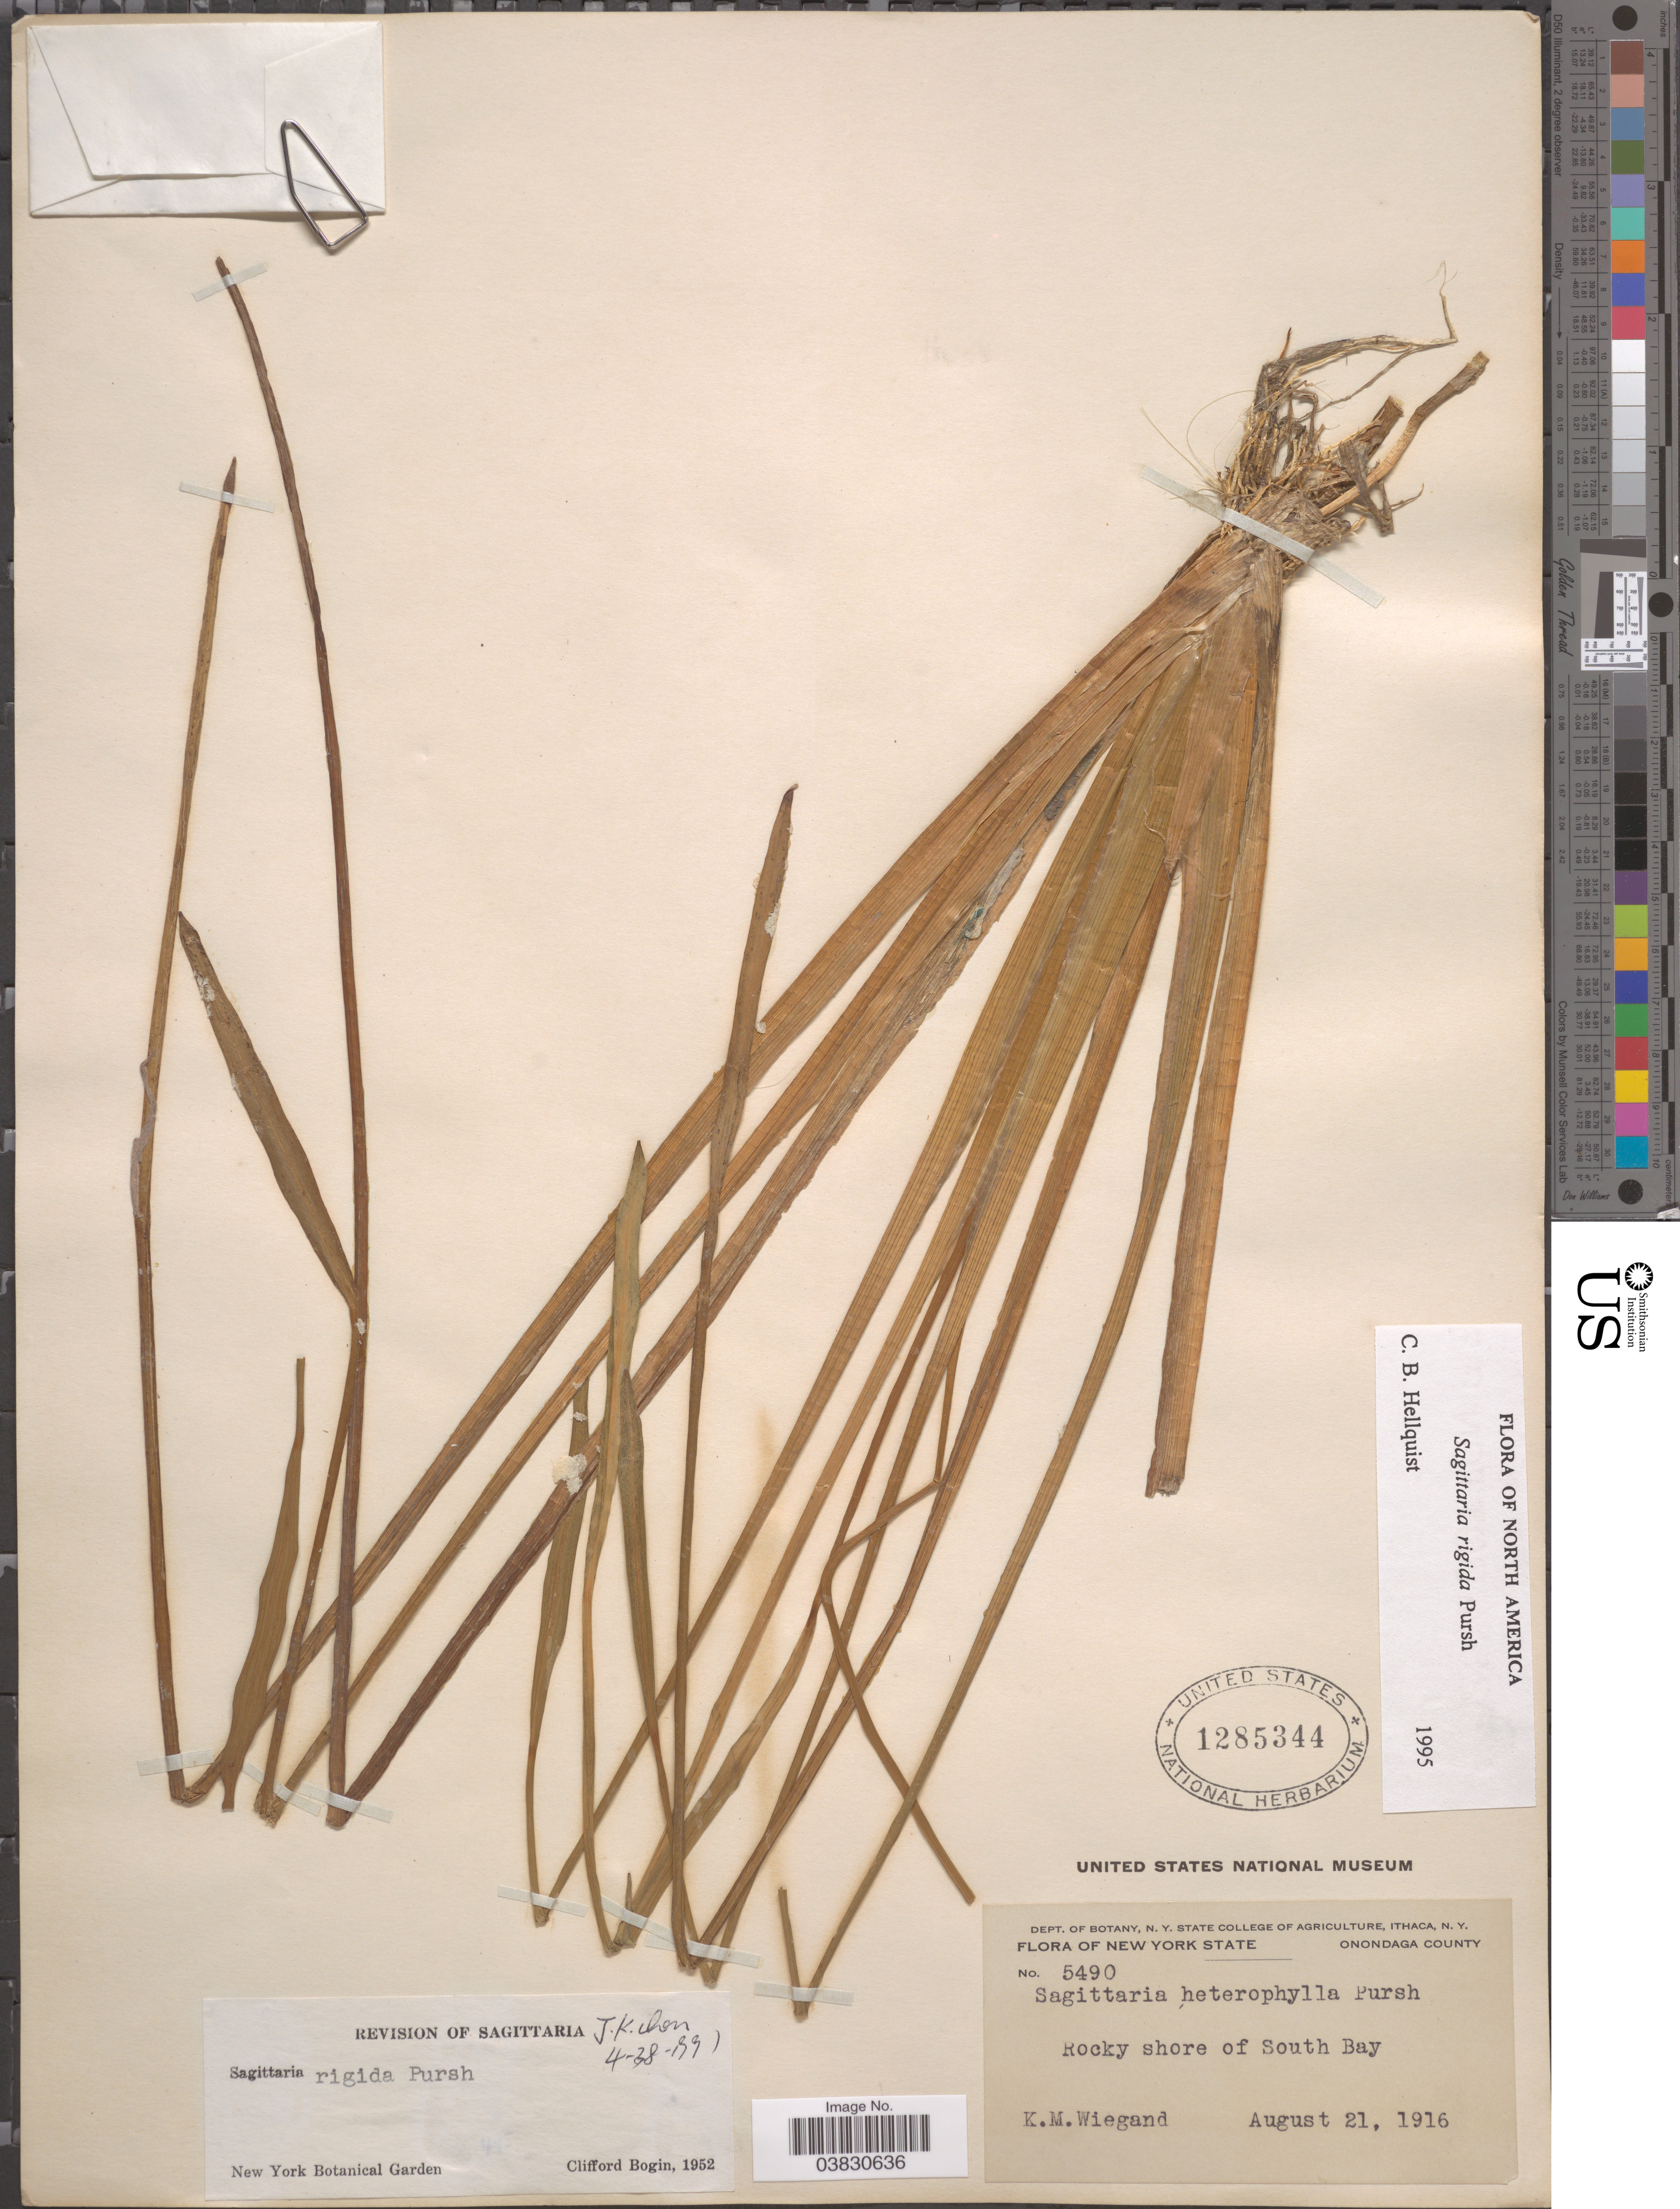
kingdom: Plantae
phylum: Tracheophyta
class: Liliopsida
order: Alismatales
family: Alismataceae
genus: Sagittaria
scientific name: Sagittaria rigida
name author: Pursh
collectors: K. M. Wiegand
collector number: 5490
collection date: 1916-08-21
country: United States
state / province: New York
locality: Onondaga County. Rocky shore of South Bay.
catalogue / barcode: US 1285344